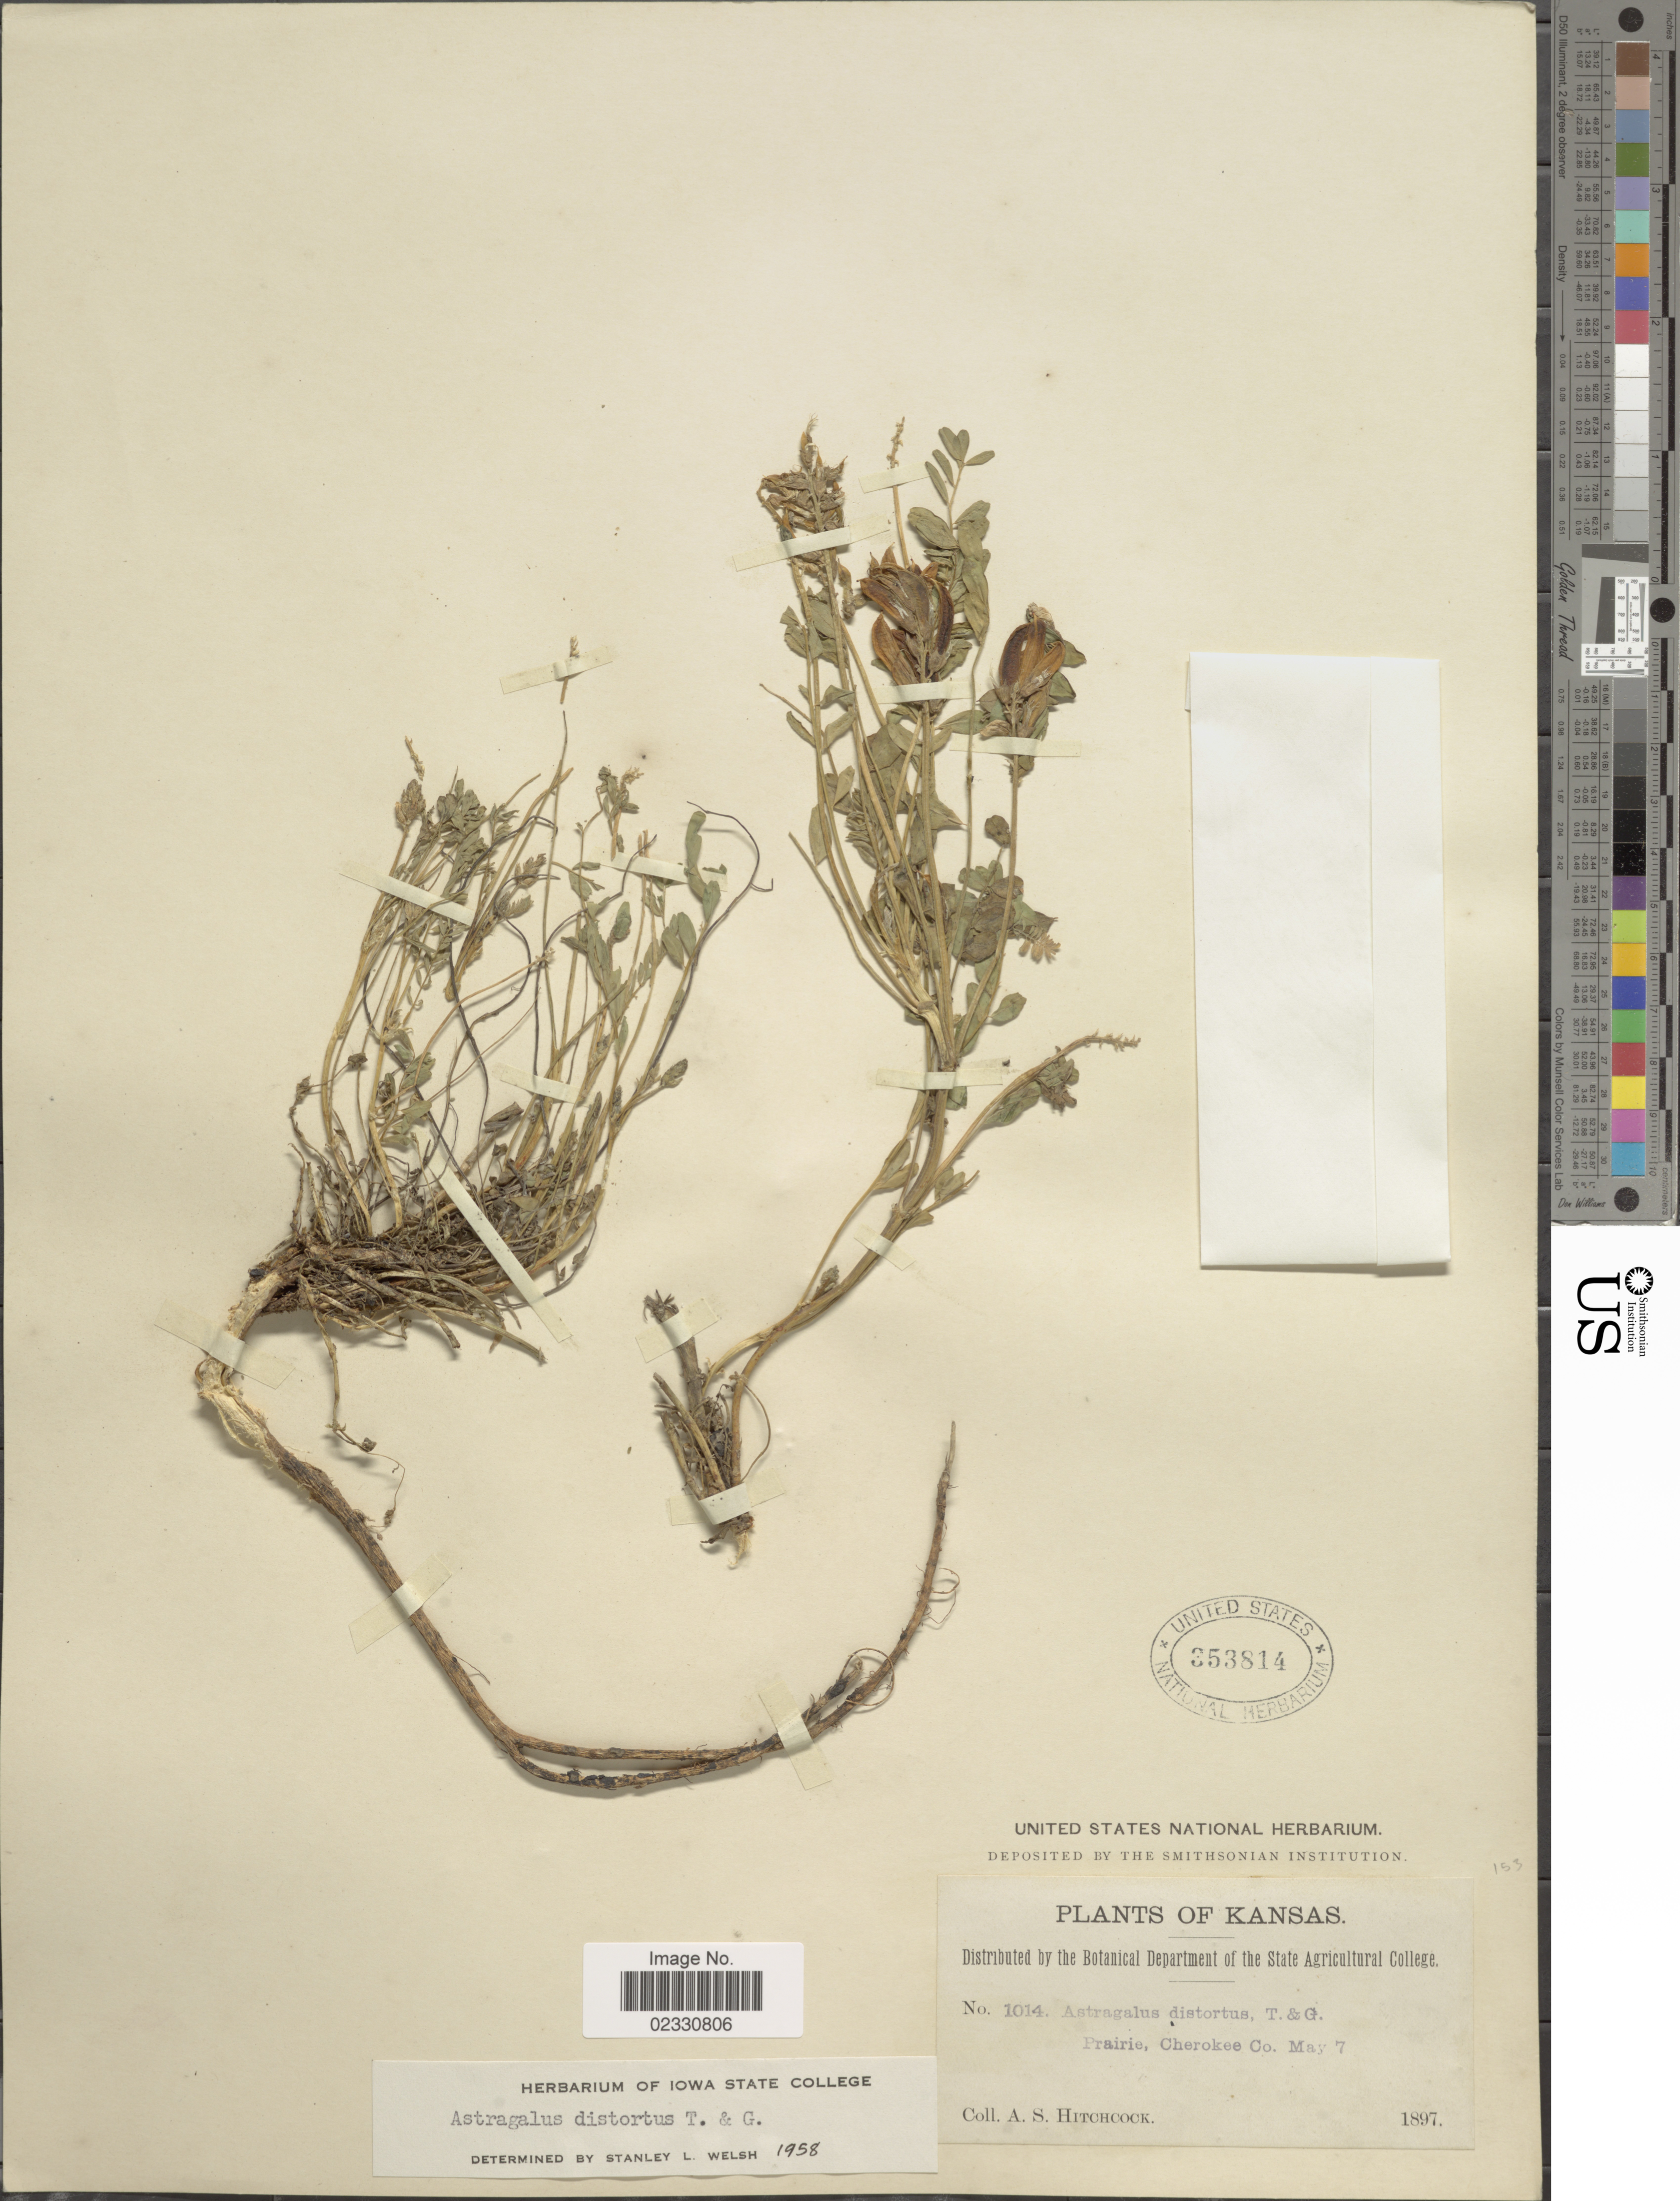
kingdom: Plantae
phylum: Tracheophyta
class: Magnoliopsida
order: Fabales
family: Fabaceae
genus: Astragalus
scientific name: Astragalus distortus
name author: Torr. & A. Gray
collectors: A. S. Hitchcock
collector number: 1014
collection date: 1897-05-07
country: United States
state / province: Kansas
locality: Prairie, Cherokee Co.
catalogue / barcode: US 353814